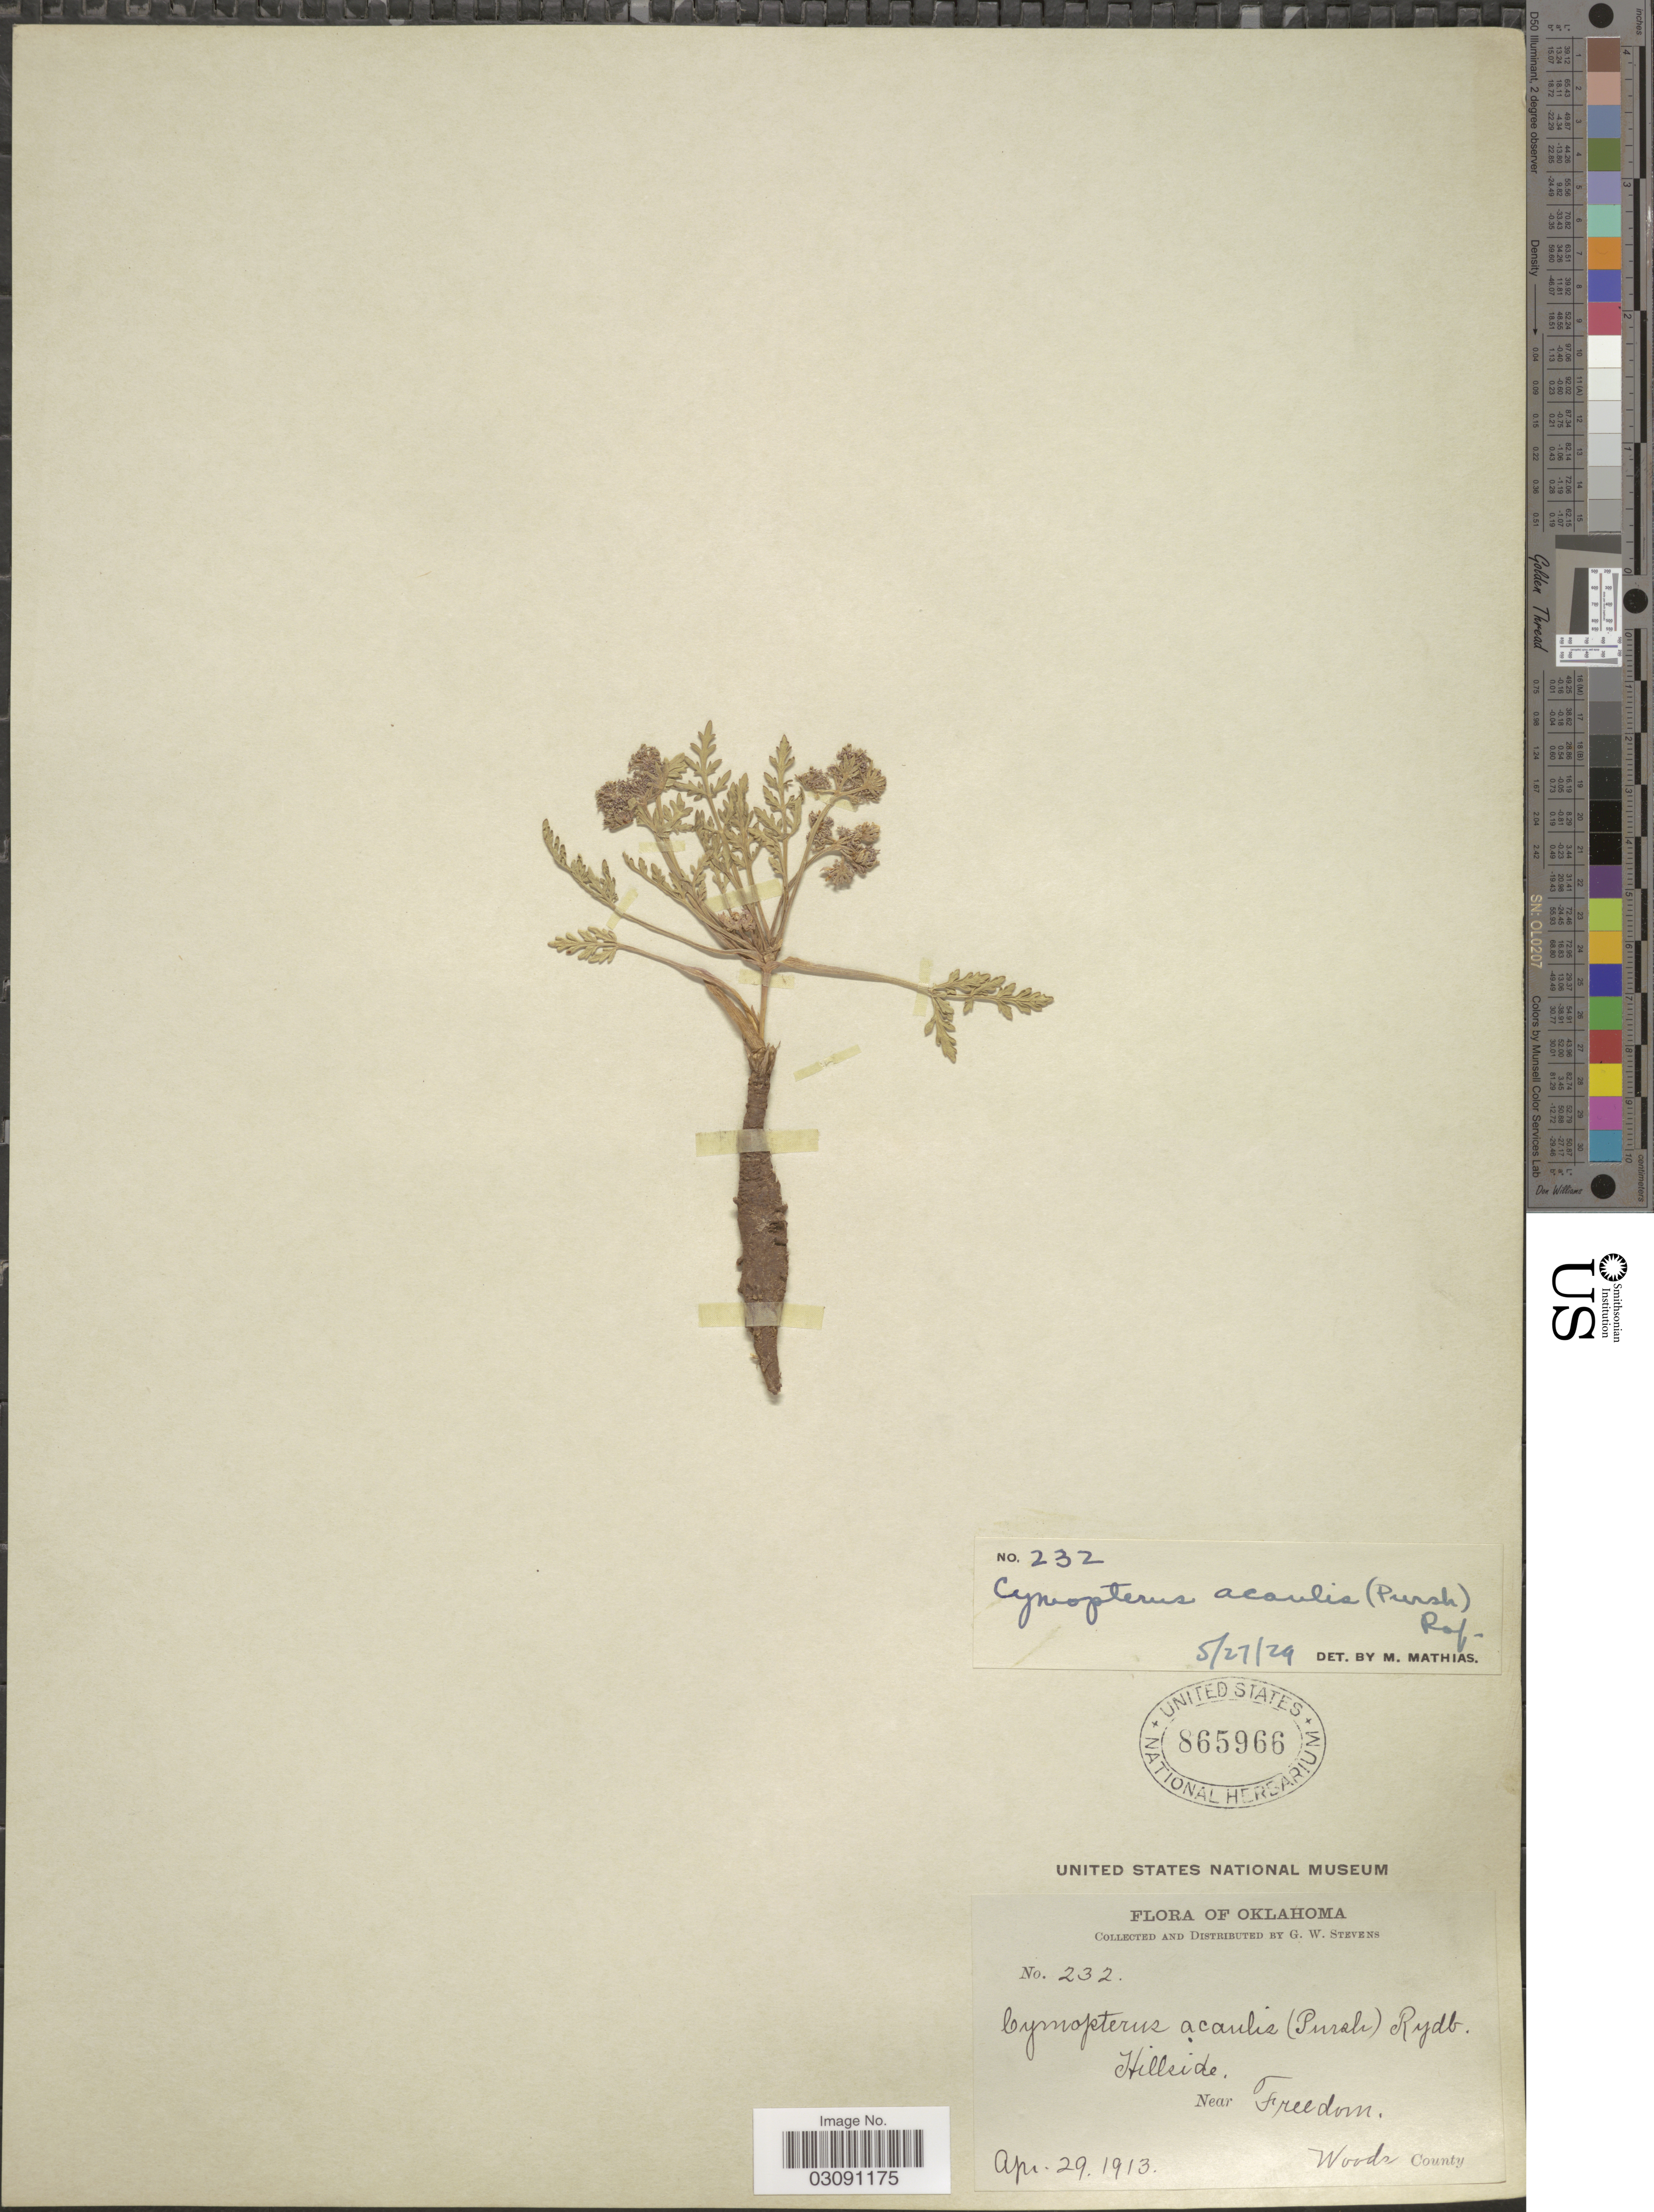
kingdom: Plantae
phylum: Tracheophyta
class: Magnoliopsida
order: Apiales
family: Apiaceae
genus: Cymopterus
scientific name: Cymopterus acaulis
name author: (Pursh) Raf.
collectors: G. W. Stevens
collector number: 232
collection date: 1913-04-29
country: United States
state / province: Oklahoma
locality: Hillside, Near Freedom. Woods County.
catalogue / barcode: US 865966